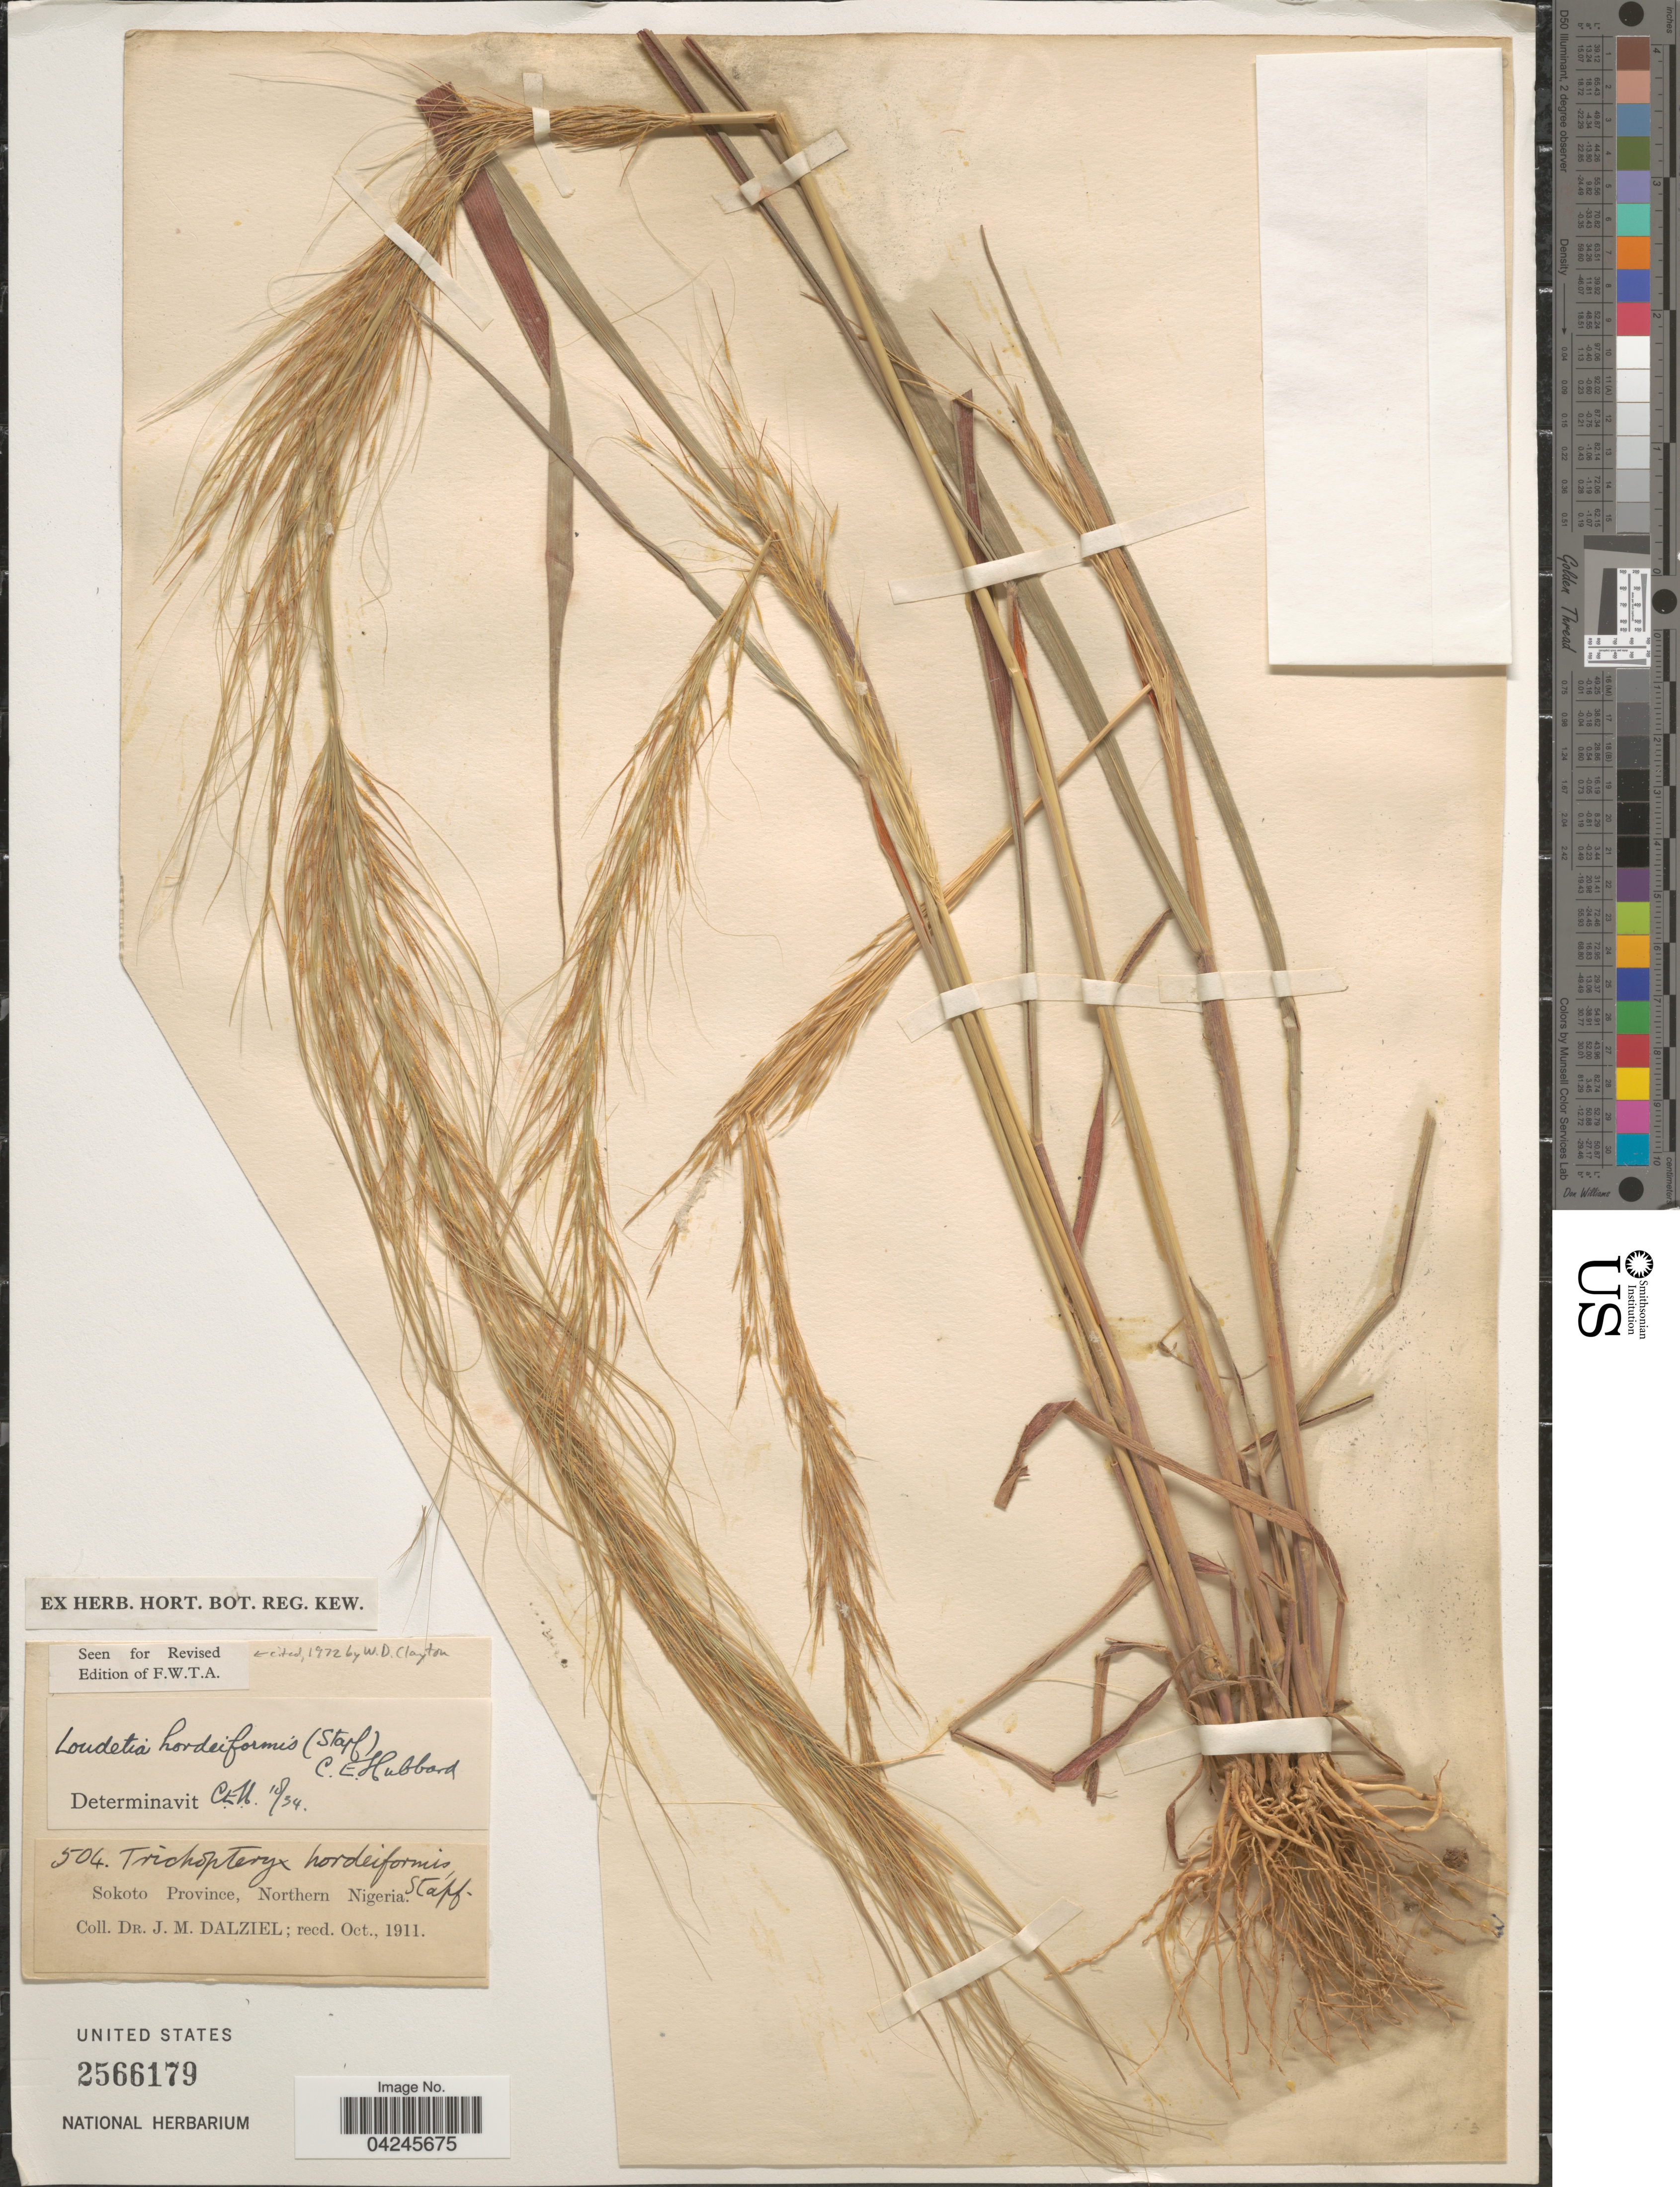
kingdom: Plantae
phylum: Tracheophyta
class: Liliopsida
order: Poales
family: Poaceae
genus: Loudetia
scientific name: Loudetia hordeiformis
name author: (Stapf) C. E. Hubb.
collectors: J. Dalziel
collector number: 504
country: Nigeria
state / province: Sokoto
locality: Northern Nigeria.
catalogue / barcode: US 2566179